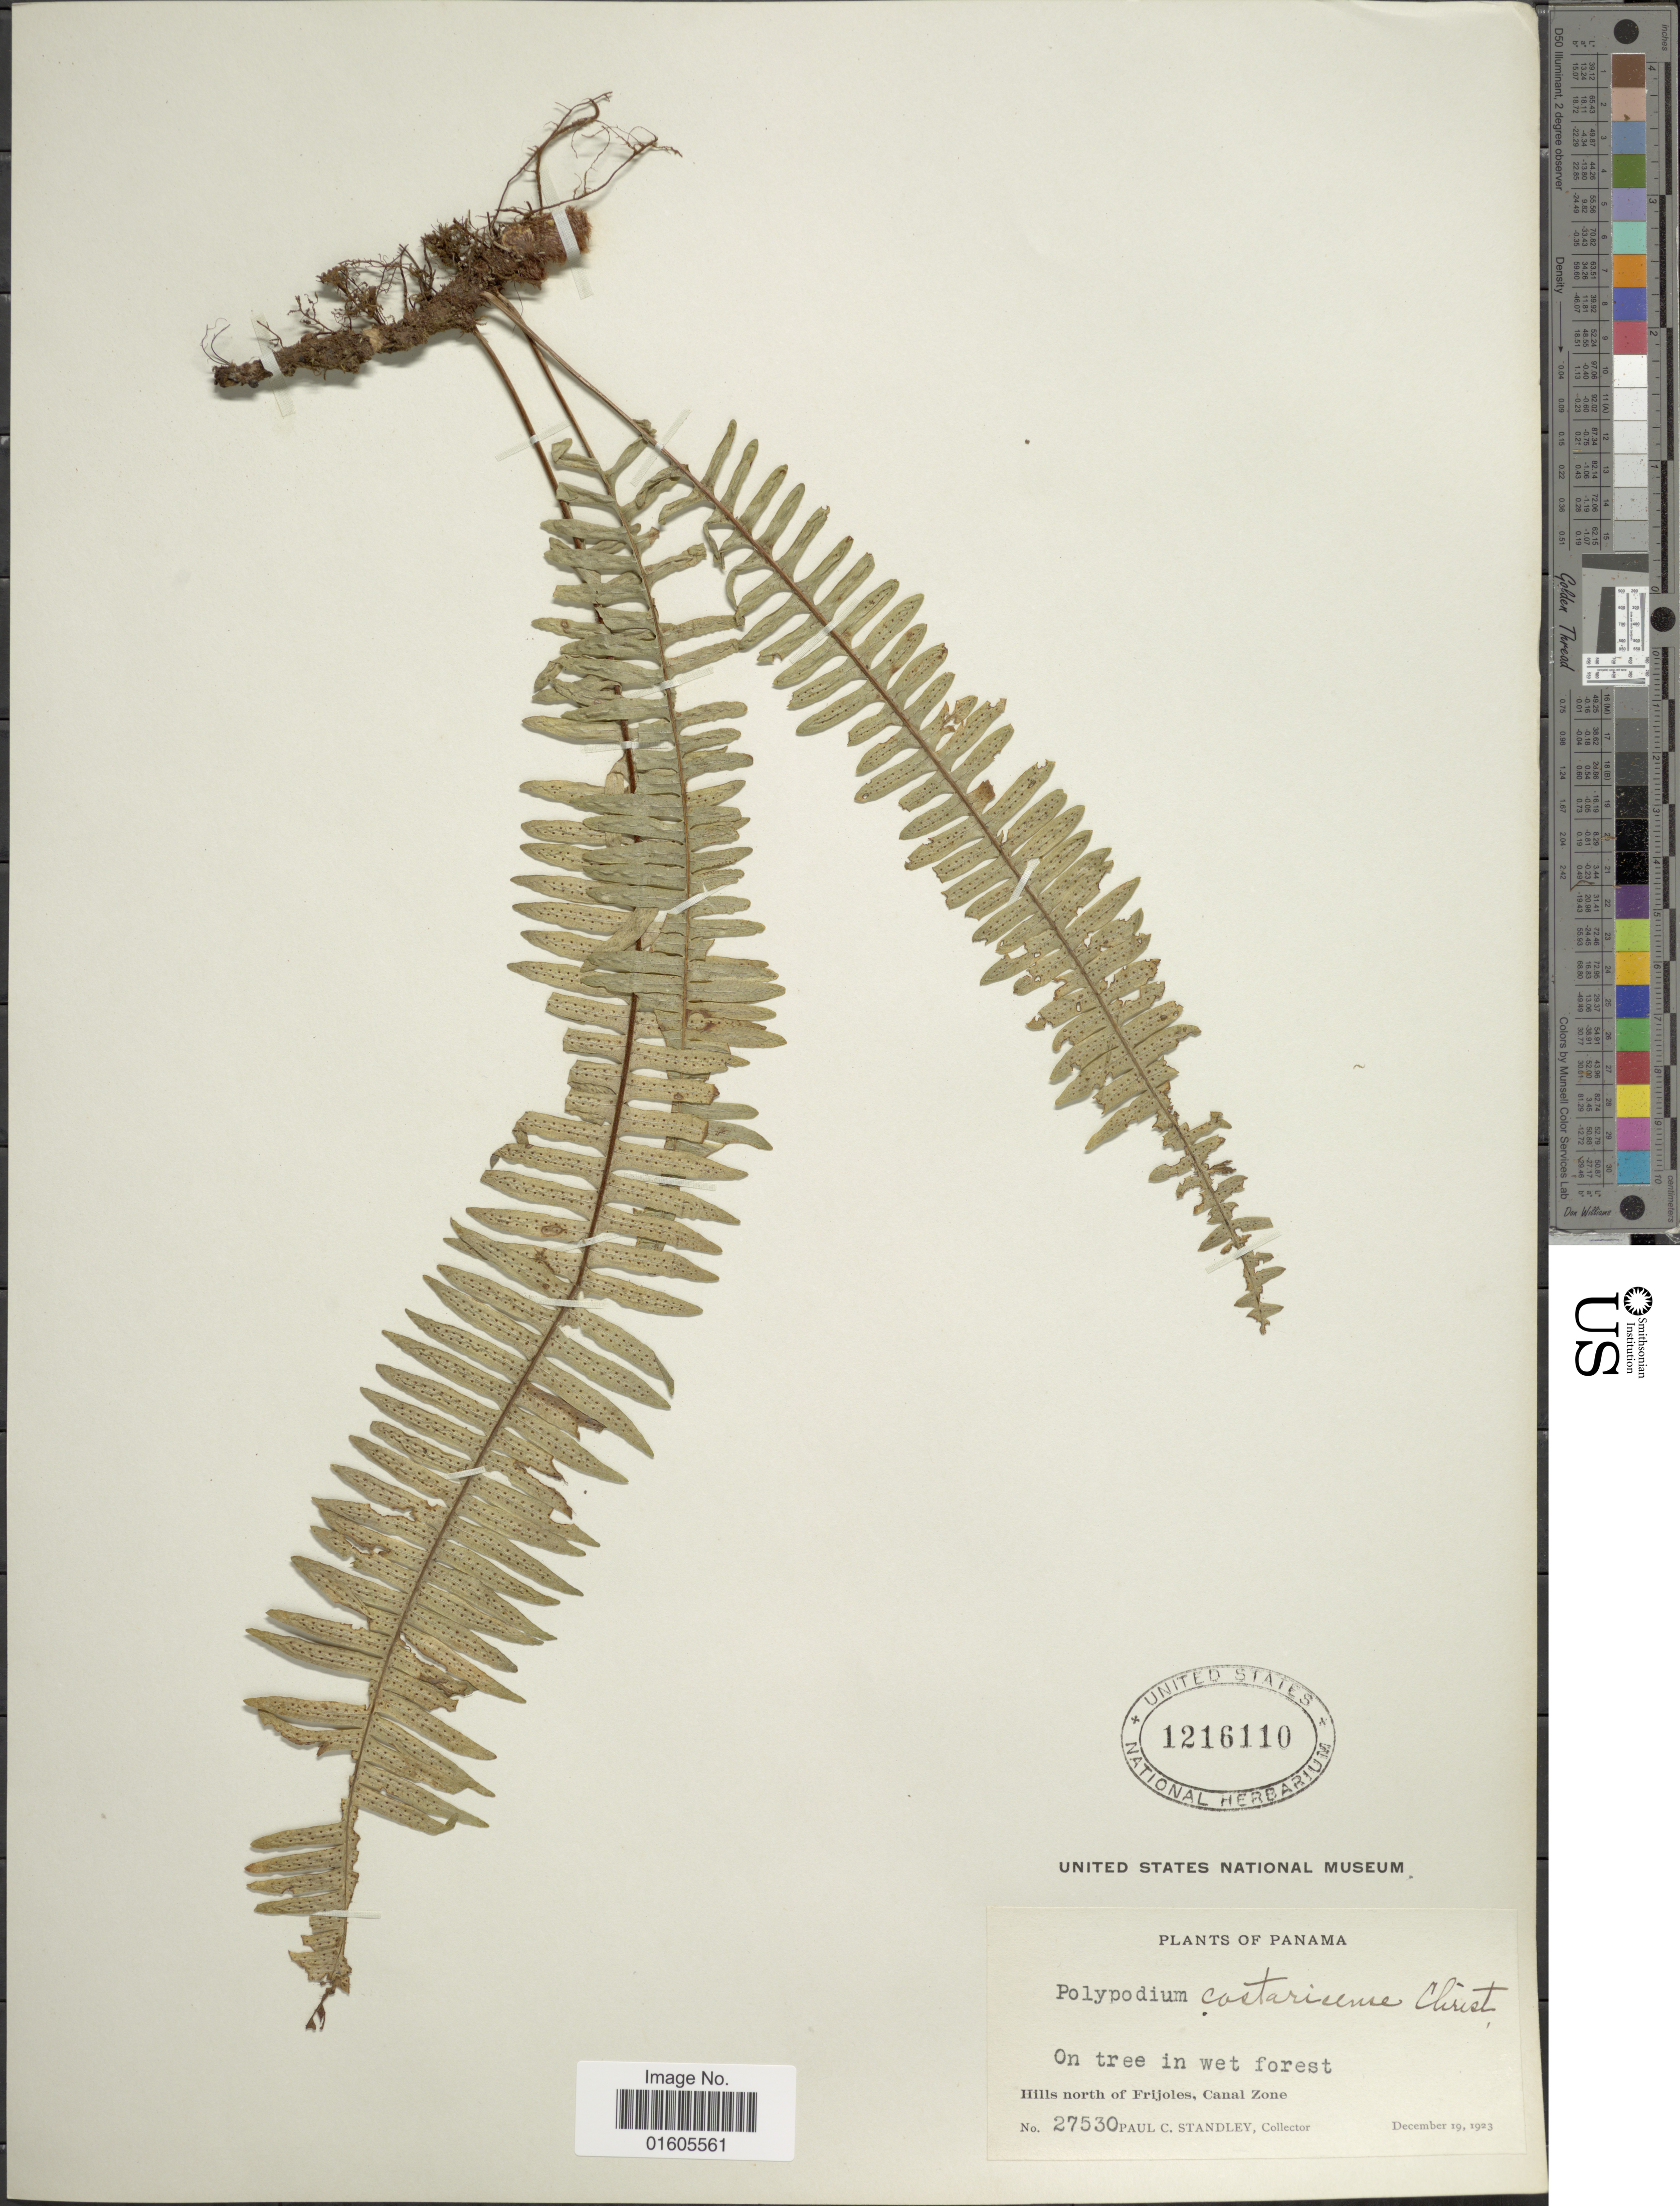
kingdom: Plantae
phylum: Tracheophyta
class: Polypodiopsida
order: Polypodiales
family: Polypodiaceae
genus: Serpocaulon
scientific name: Serpocaulon wagneri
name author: (Mett.) A.R. Sm.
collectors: P. C. Standley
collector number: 27530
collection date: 1923-12-19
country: Panama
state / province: Colón / Panamá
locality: Hills north of Frijoles, Canal Zone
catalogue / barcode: US 1216110